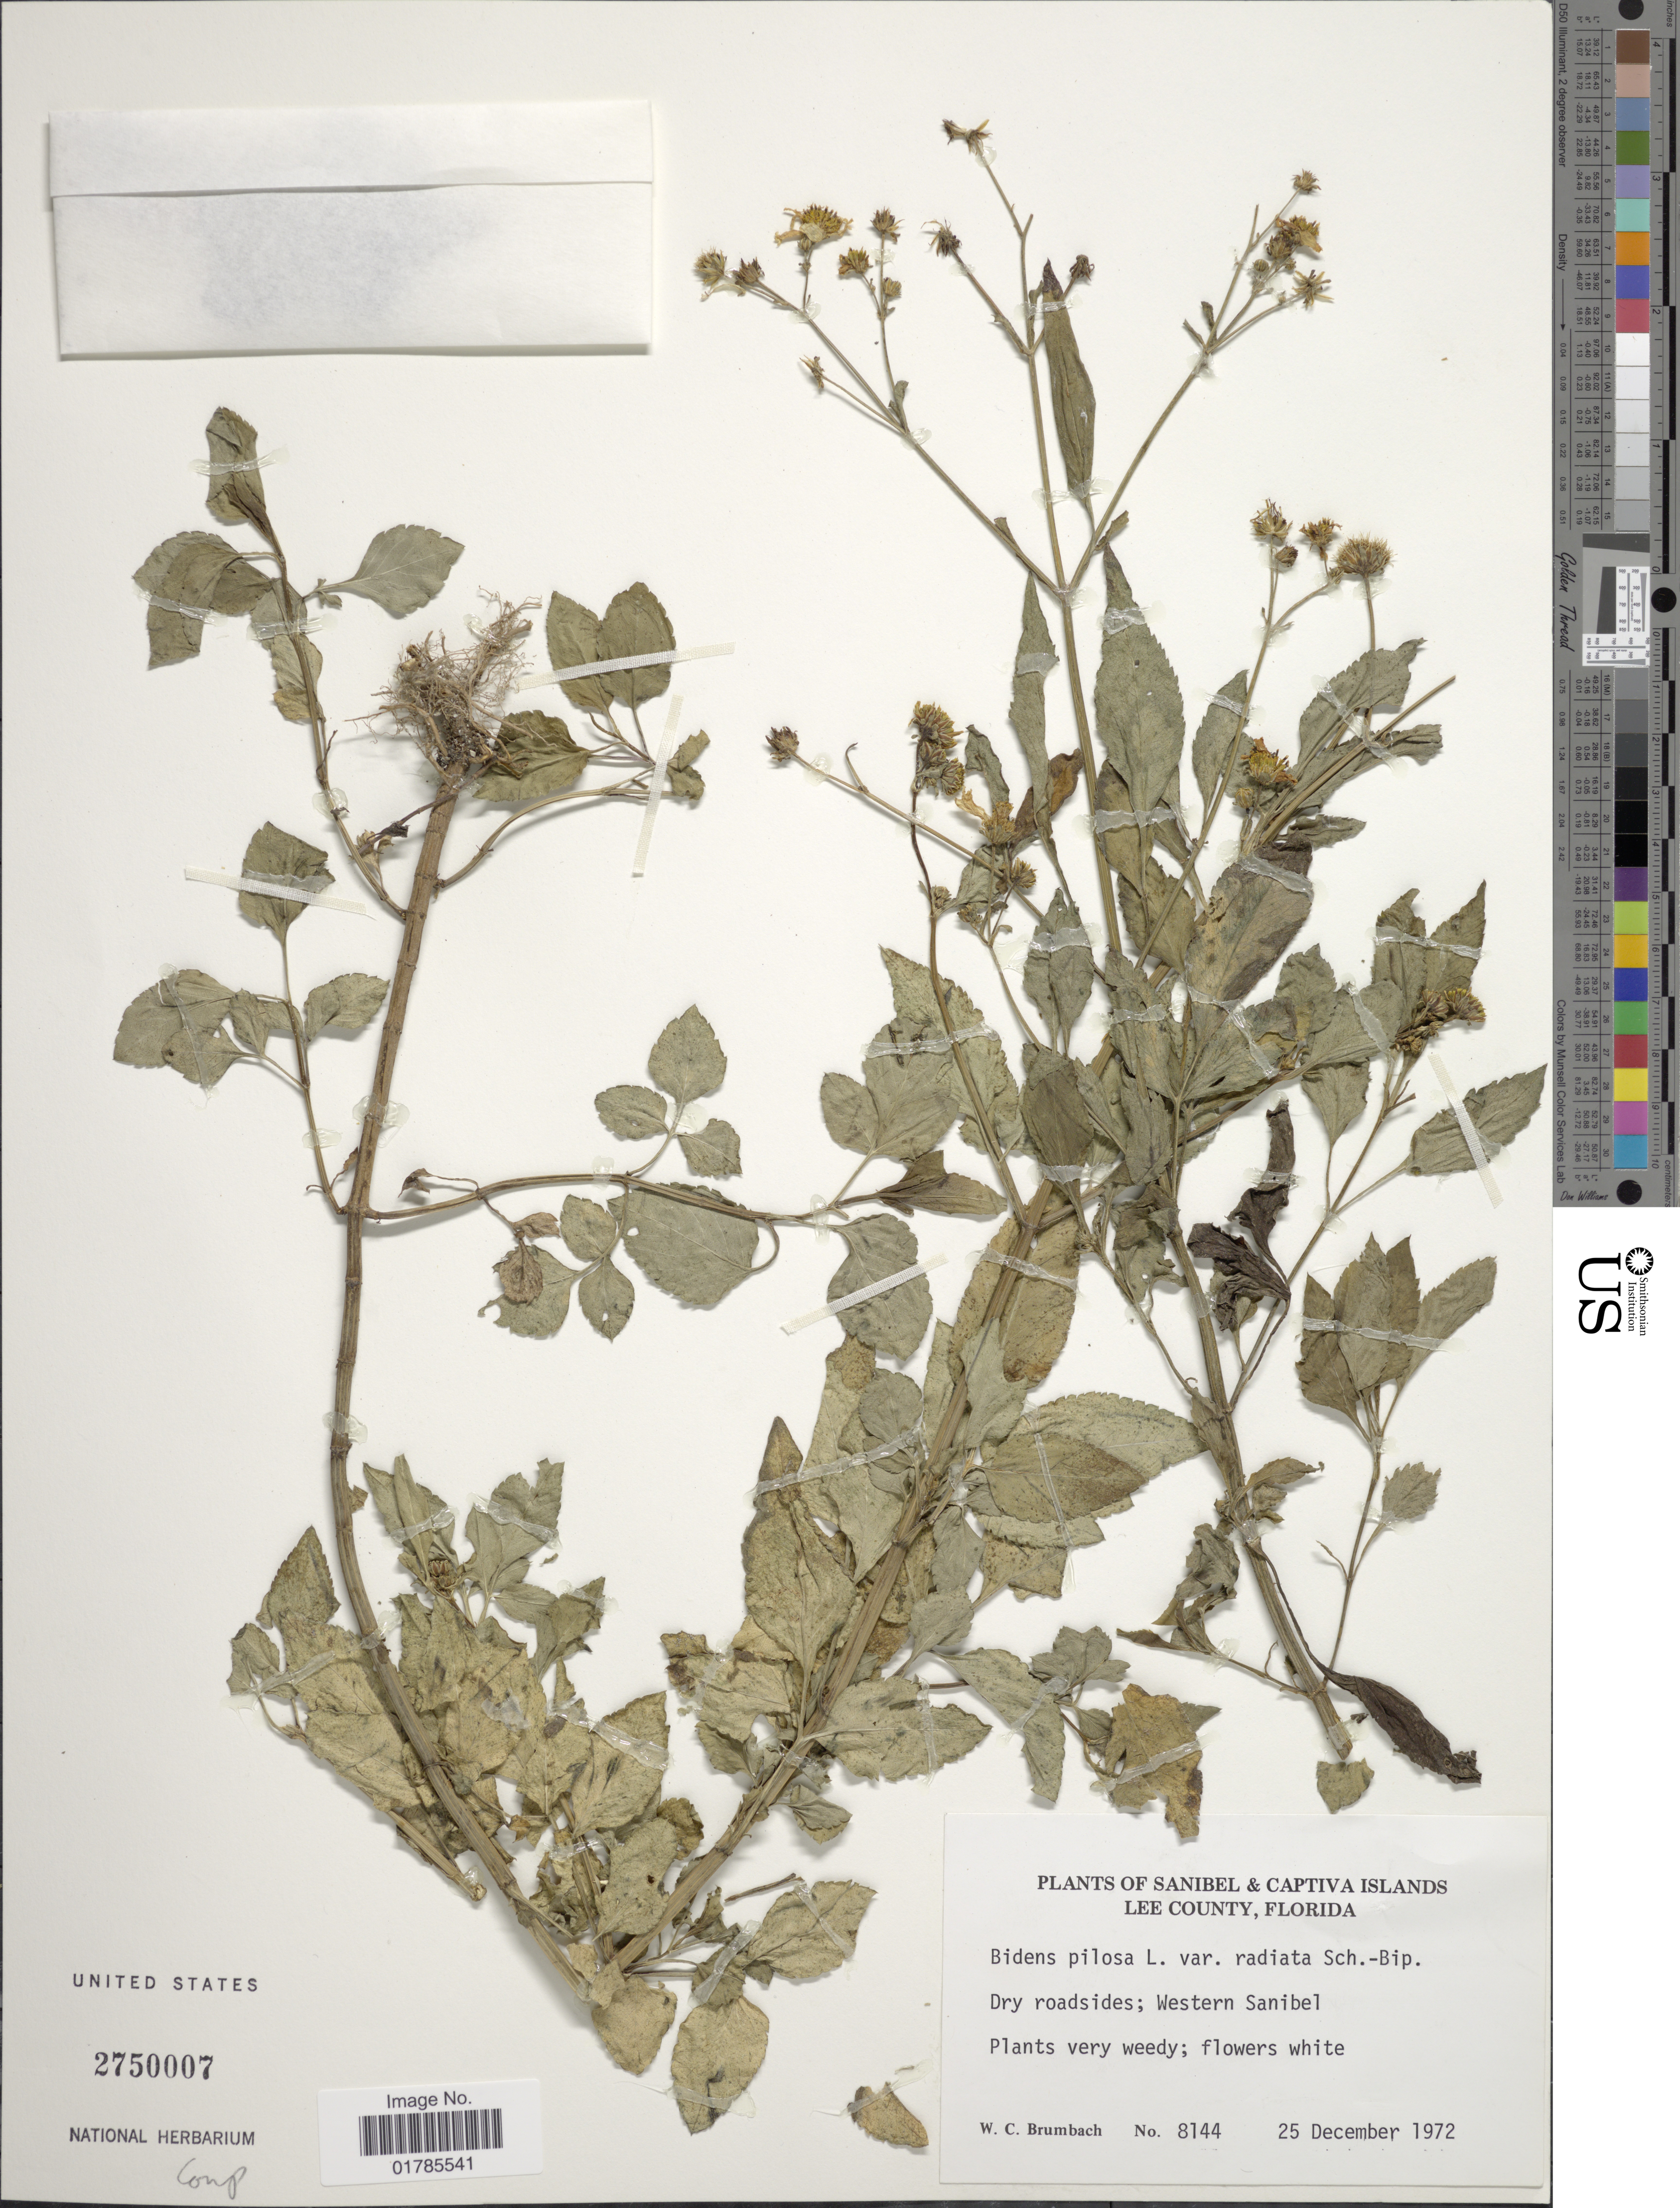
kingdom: Plantae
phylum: Tracheophyta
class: Magnoliopsida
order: Asterales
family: Asteraceae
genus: Bidens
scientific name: Bidens alba var. radiata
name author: (Sch. Bip.) R.E. Ballard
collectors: W. C. Brumbach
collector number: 8144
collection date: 1972-12-25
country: United States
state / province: Florida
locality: Sanibel & Captiva Islands, Western Sanibel, Lee County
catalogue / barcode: US 2750007